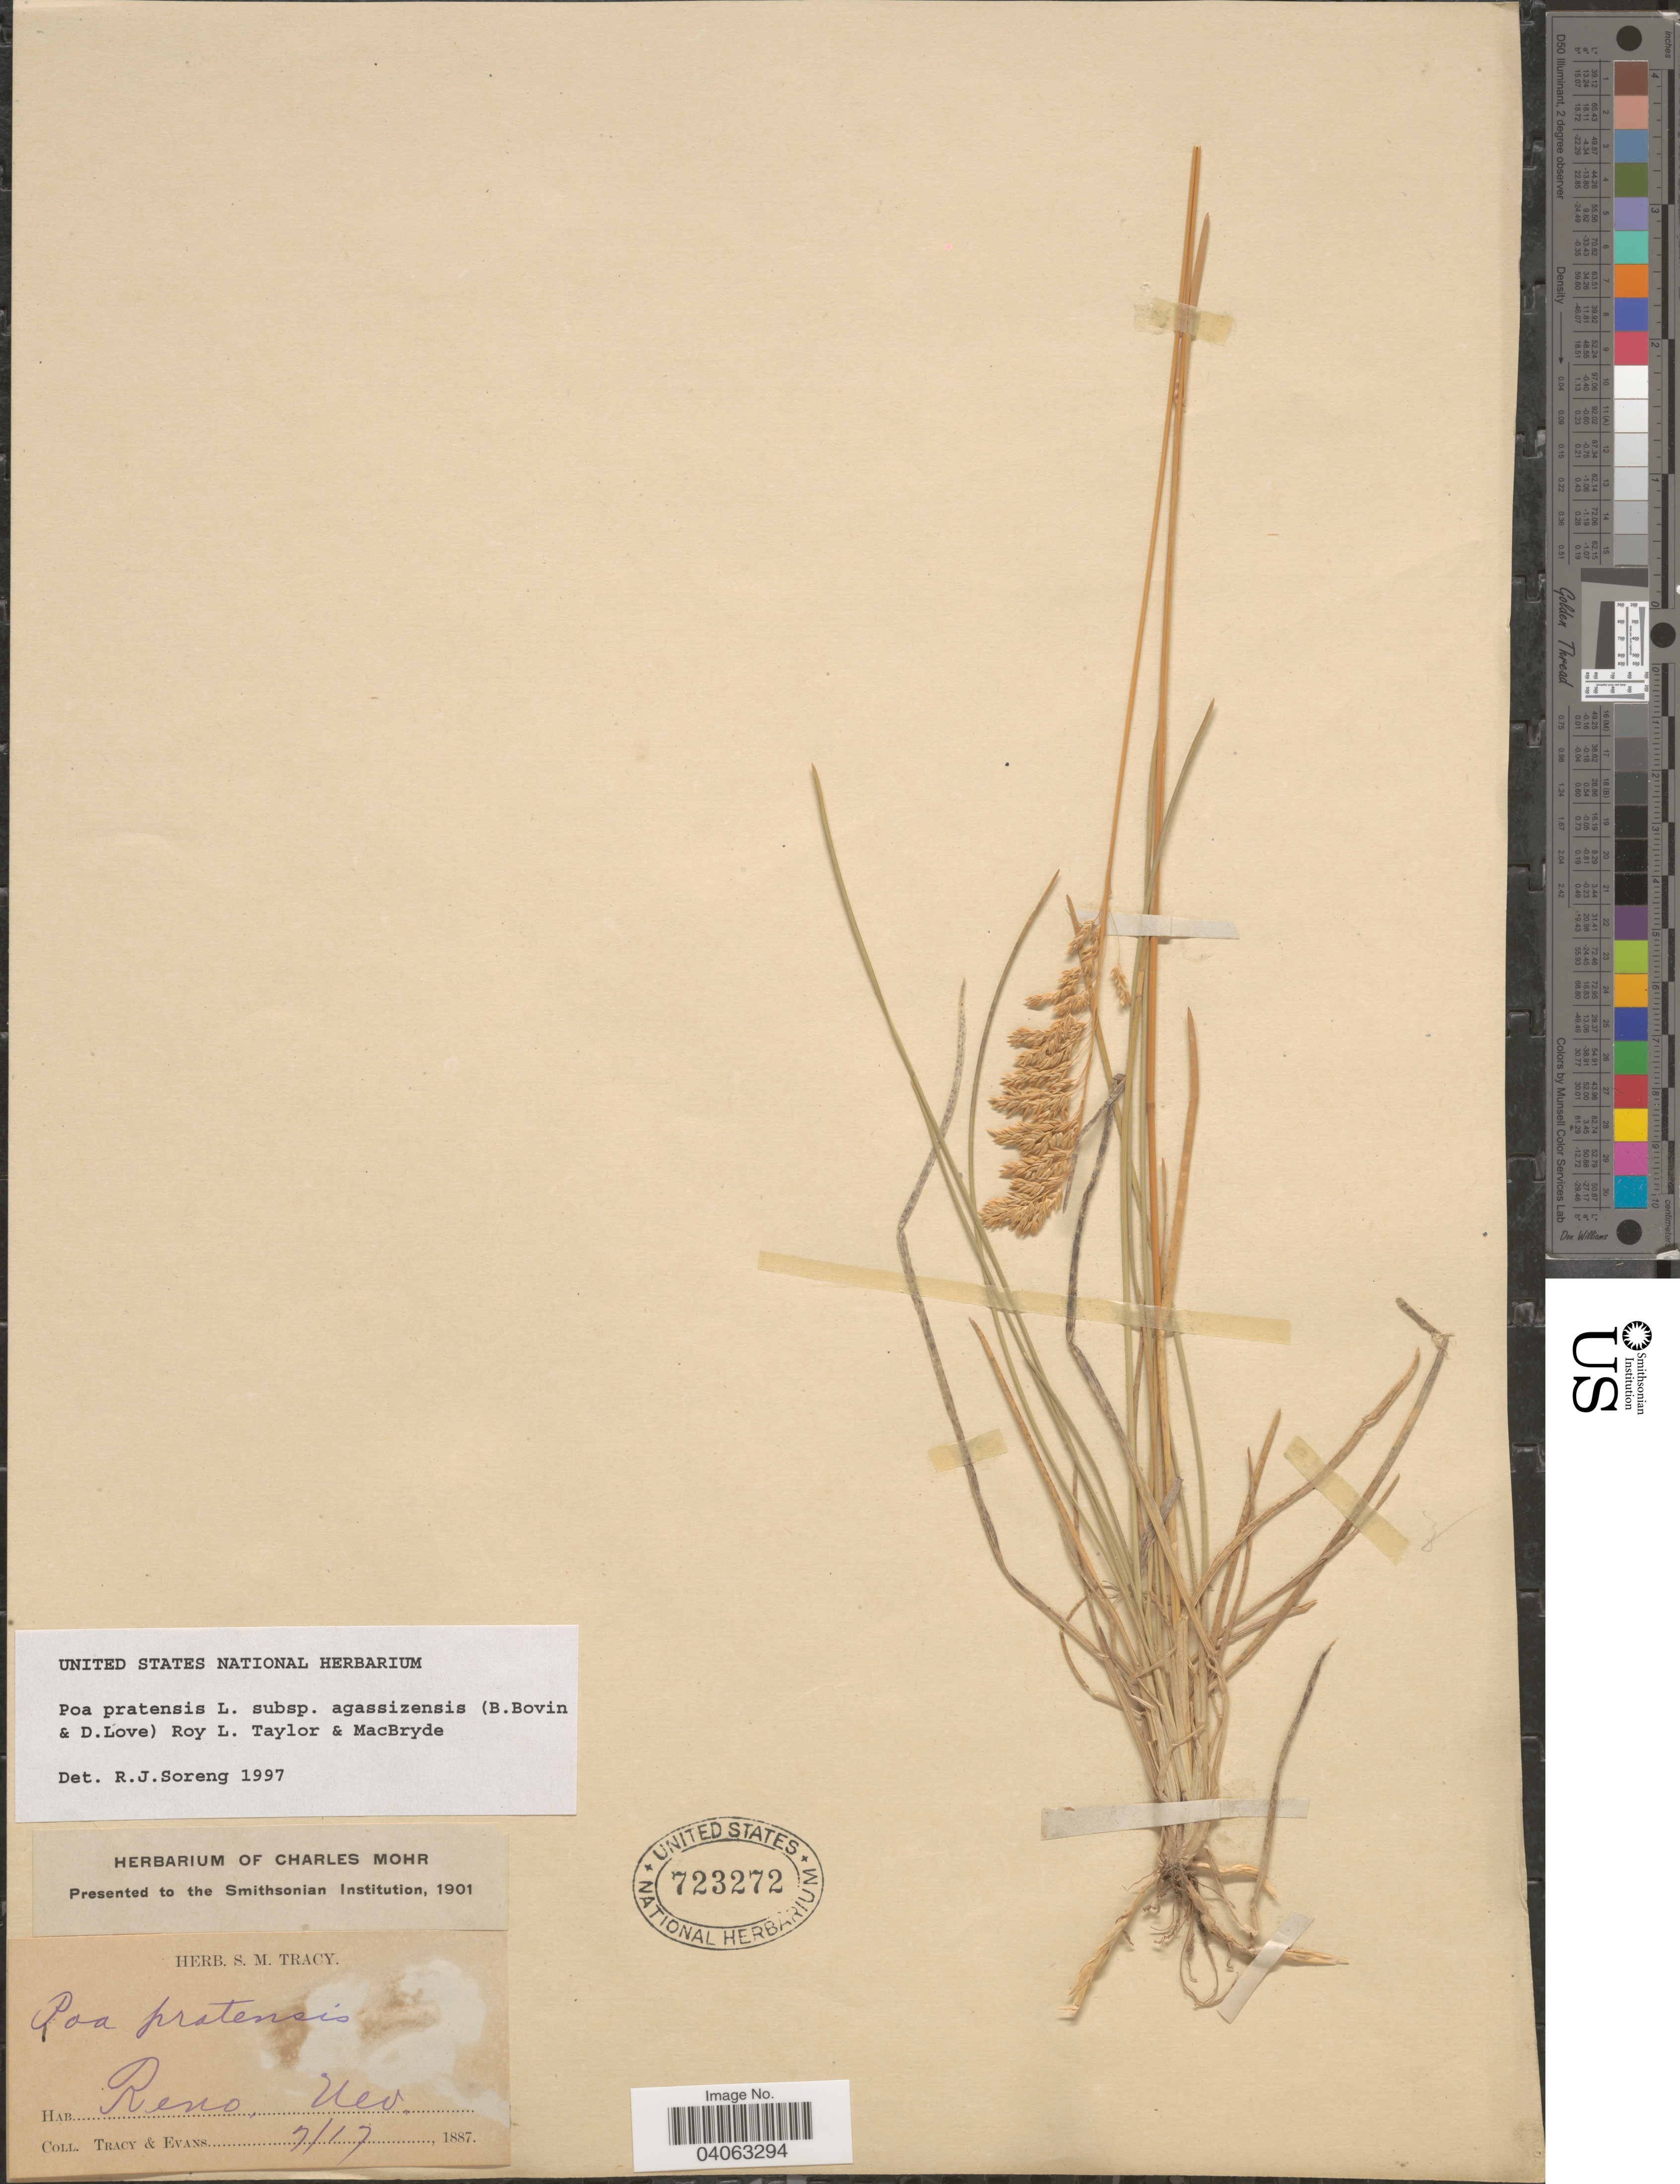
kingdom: Plantae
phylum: Tracheophyta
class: Liliopsida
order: Poales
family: Poaceae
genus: Poa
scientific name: Poa pratensis subsp. agassizensis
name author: (B. Boivin & D. Löve) Roy L. Taylor & MacBryde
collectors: S. M. Tracy & -- Evans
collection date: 1887-07-17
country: United States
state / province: Nevada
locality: Reno.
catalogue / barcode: US 723272